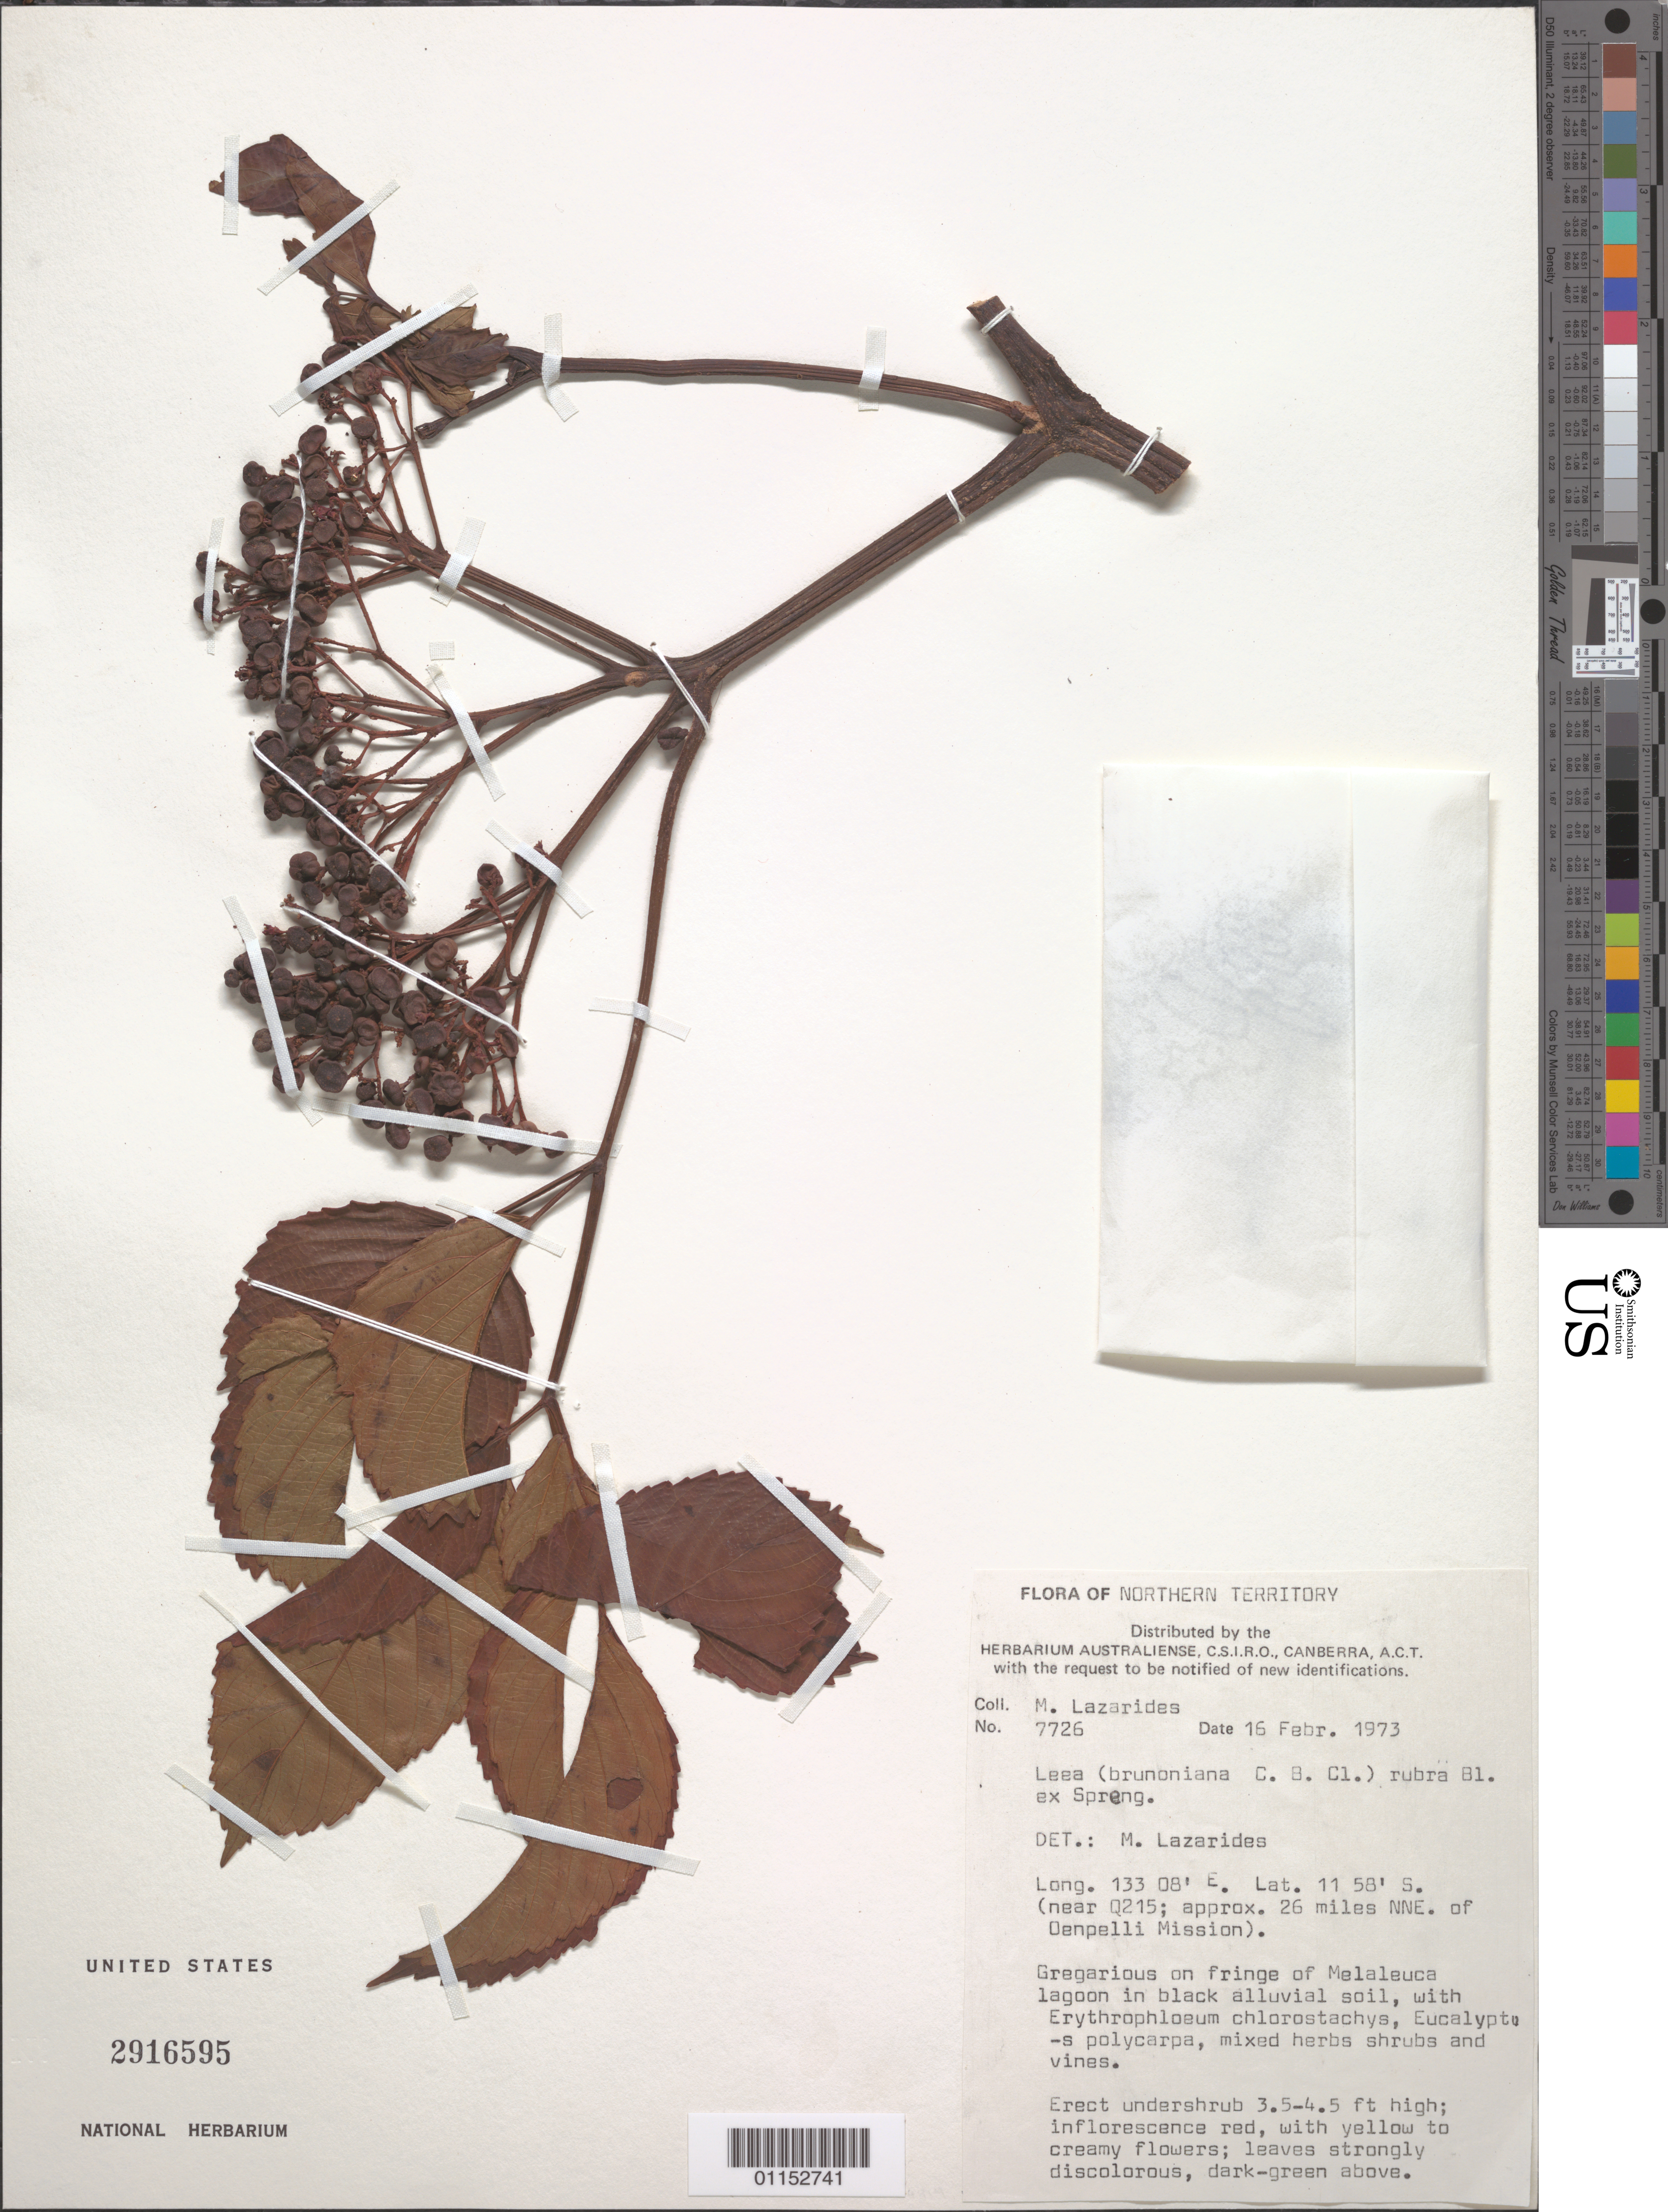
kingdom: Plantae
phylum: Tracheophyta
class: Magnoliopsida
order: Vitales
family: Vitaceae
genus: Leea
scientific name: Leea rubra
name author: Blume & Spreng.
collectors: M. Lazarides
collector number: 7726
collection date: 1973-02-16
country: Australia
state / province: Northern Territory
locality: Approx. 26 mi NNE of Denpelli Mission.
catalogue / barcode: US 2916595